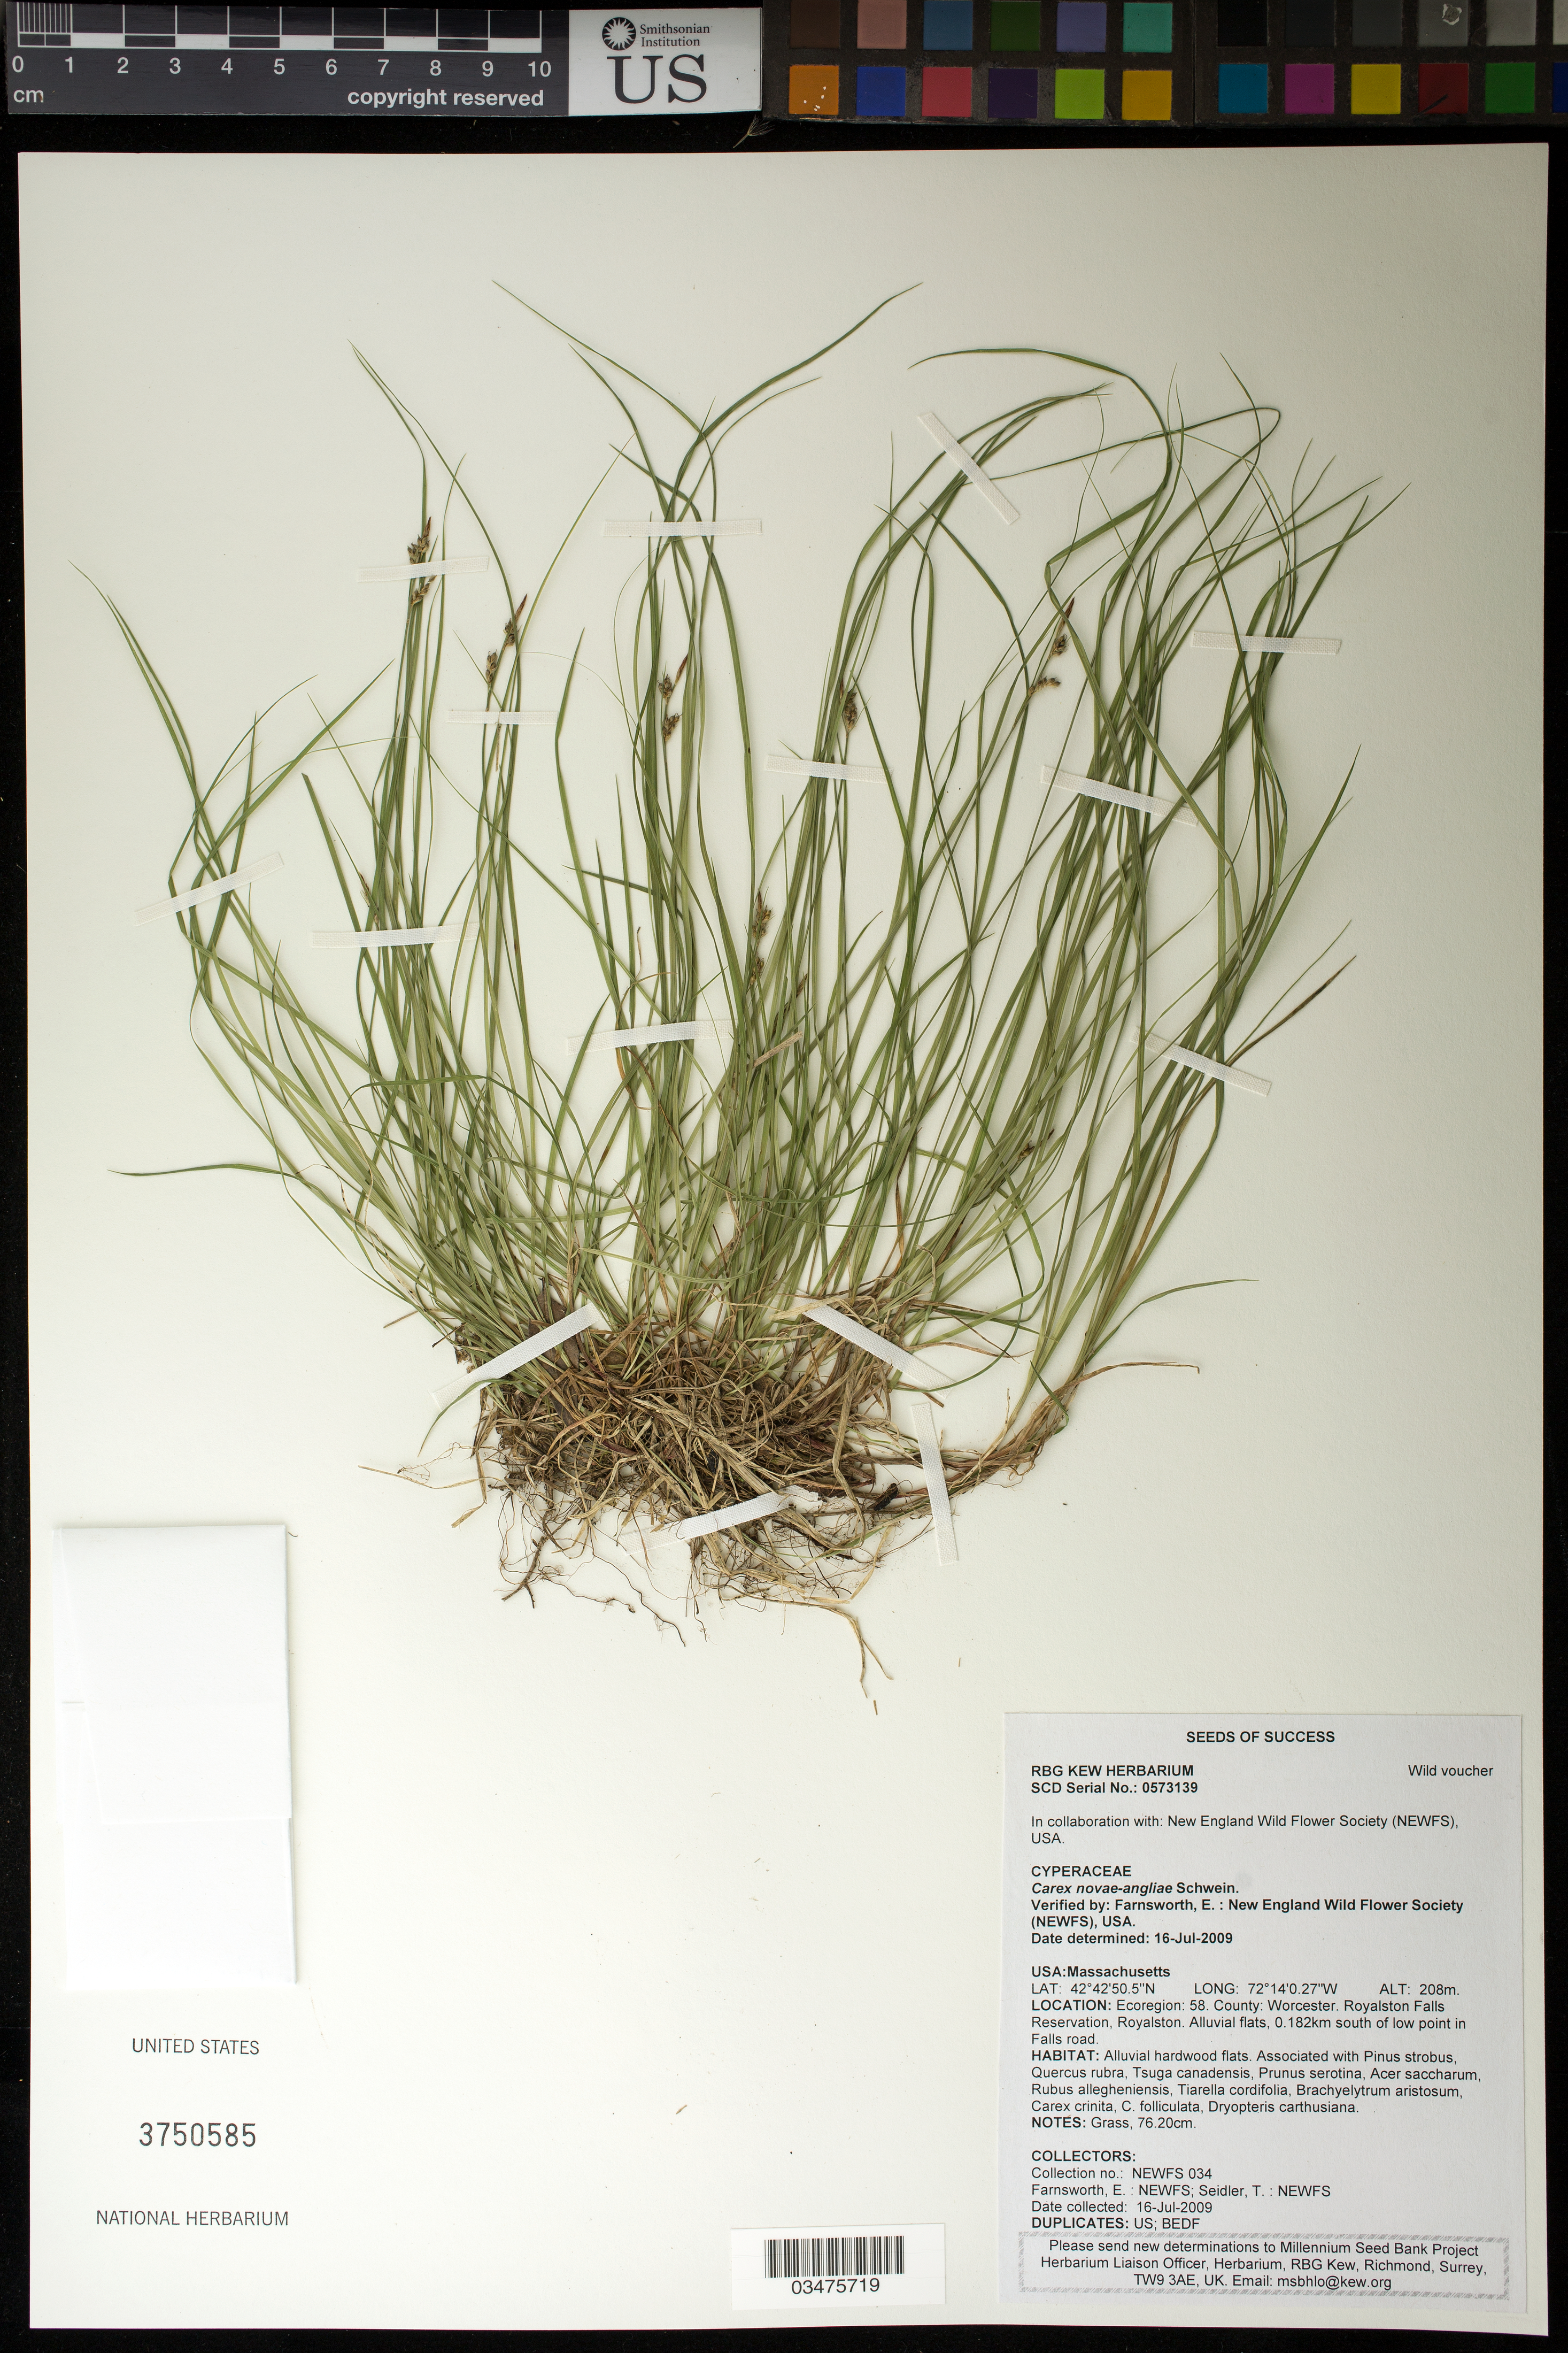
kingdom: Plantae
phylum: Tracheophyta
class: Liliopsida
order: Poales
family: Cyperaceae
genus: Carex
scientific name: Carex novae-angliae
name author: Schwein.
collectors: E. Farnsworth & T. Seidler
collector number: NEWFS 034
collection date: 2009-07-16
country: United States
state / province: Massachusetts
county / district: Worcester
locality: Royalston Falls Reservation, Royalston, 0.182 km S of low point in Falls road.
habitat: Alluvial hardwood flats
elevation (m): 208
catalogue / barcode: US 3750585